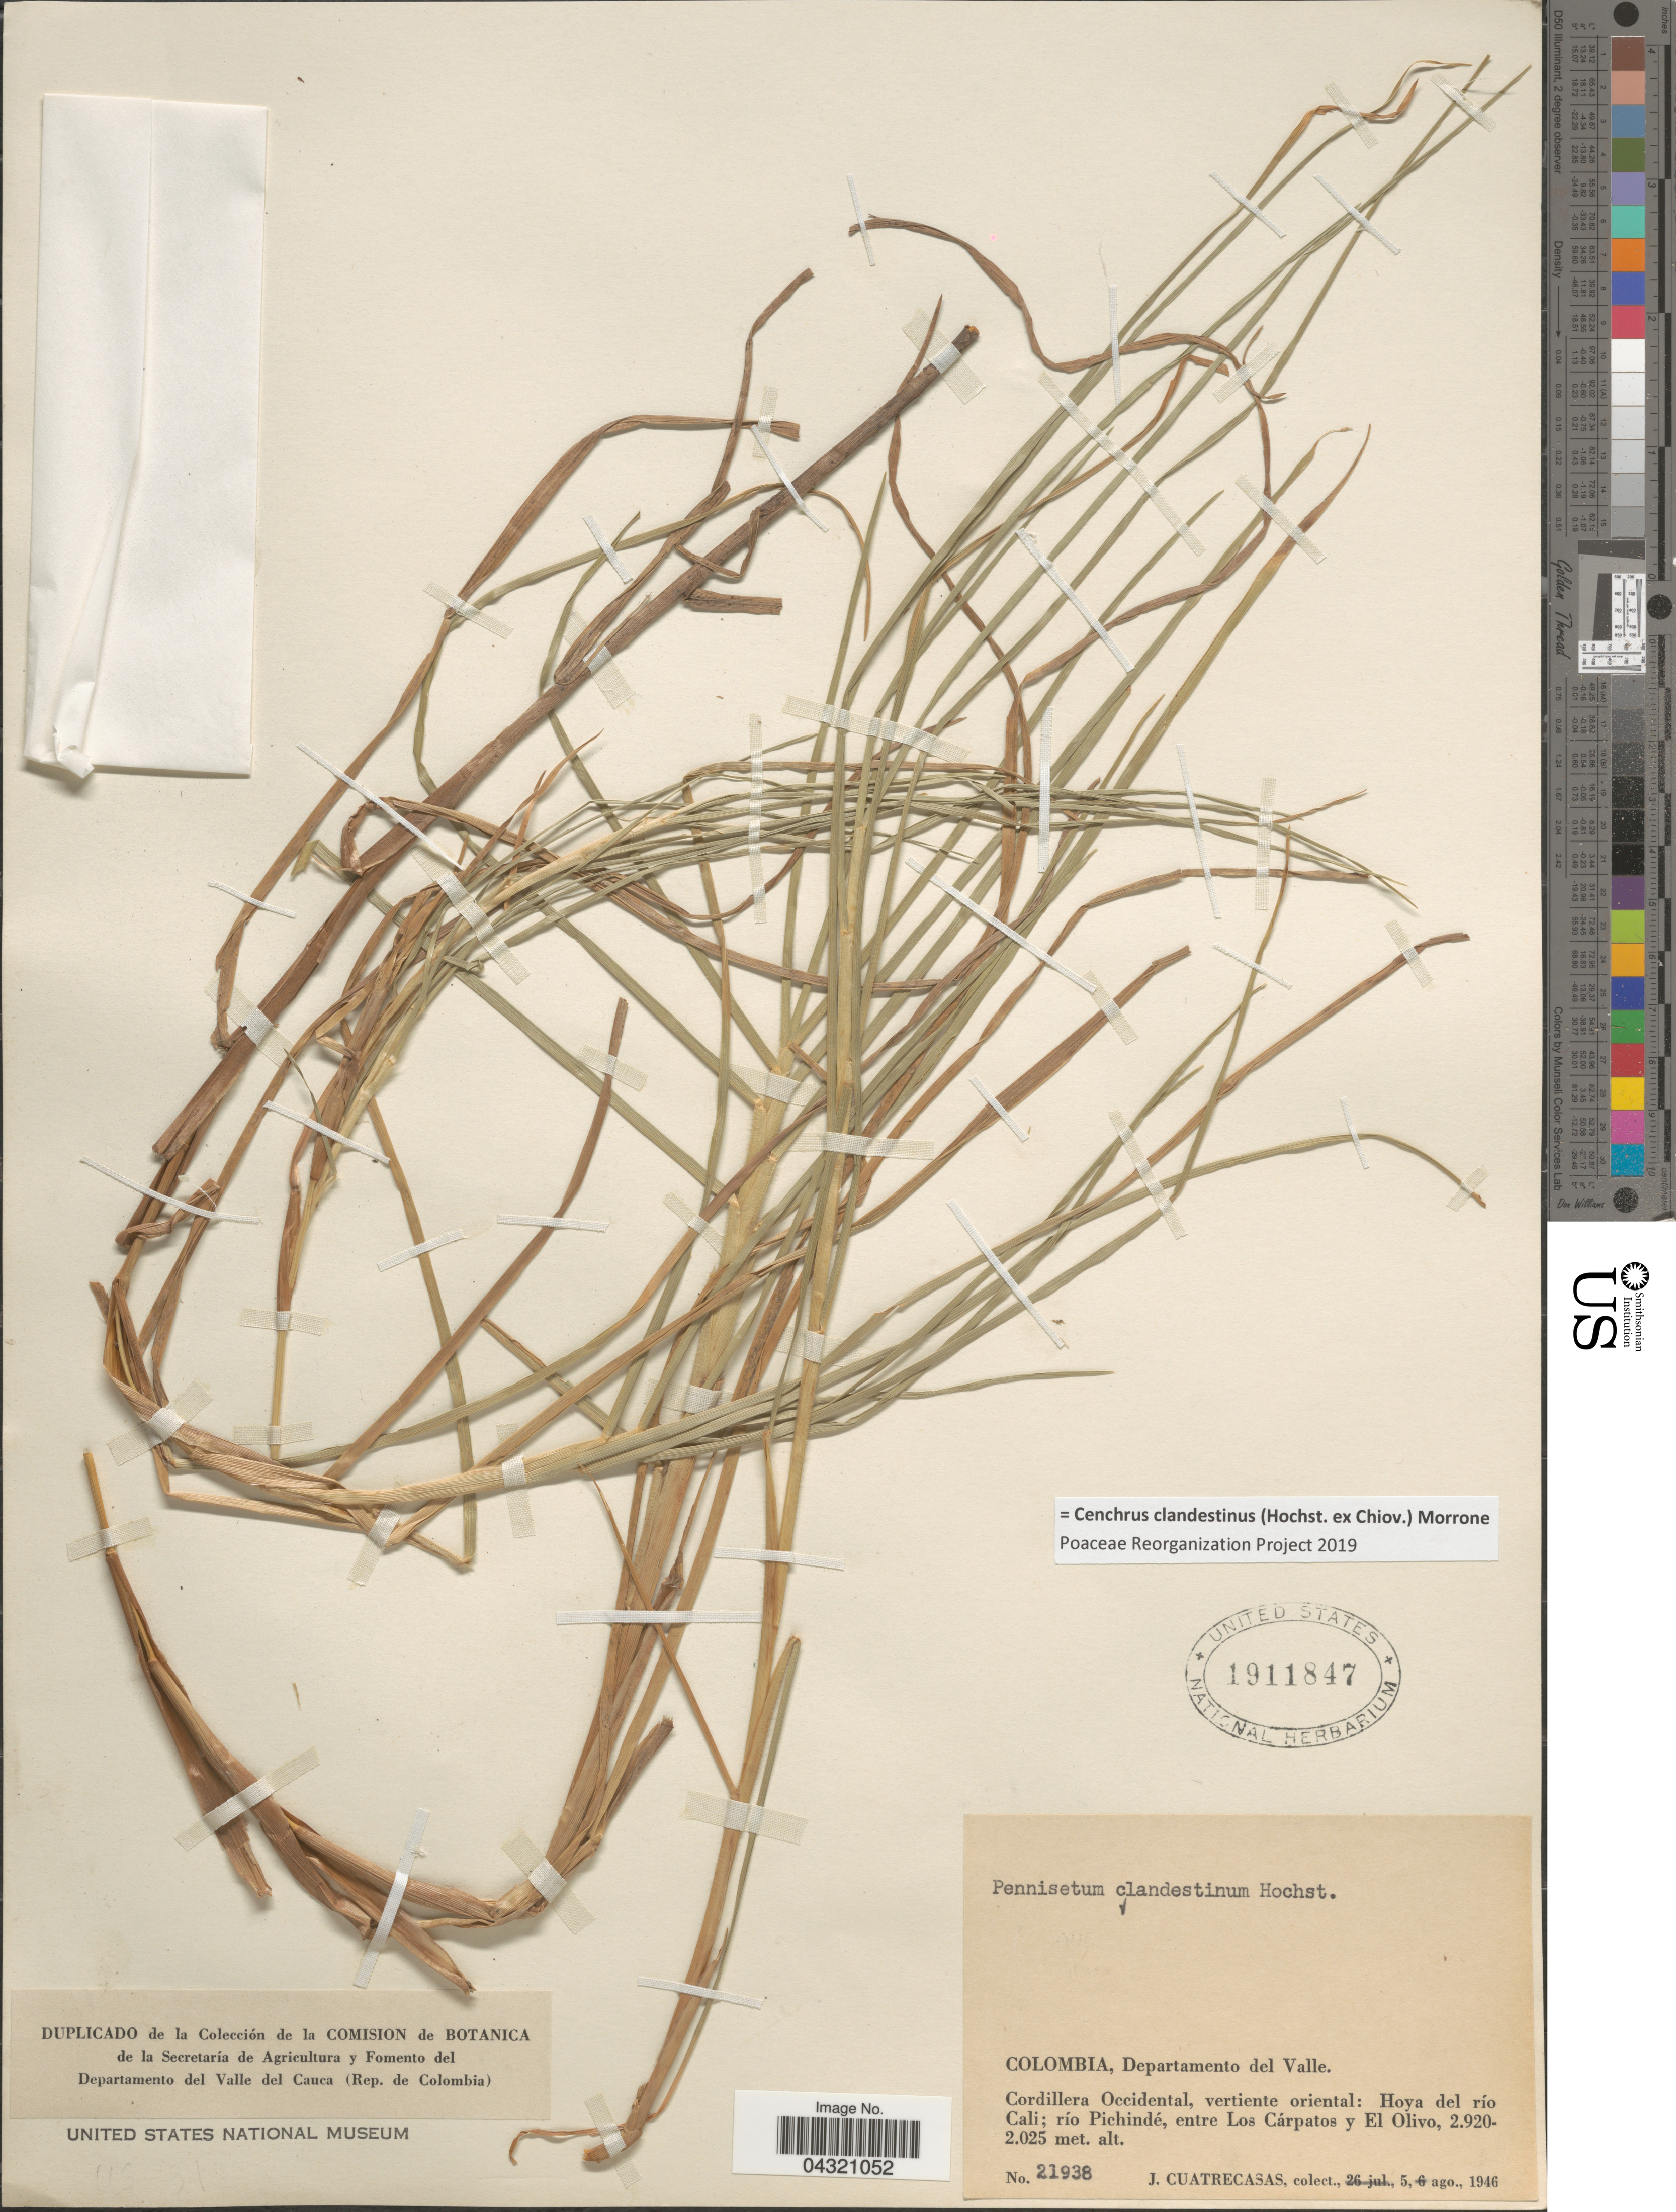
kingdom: Plantae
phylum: Tracheophyta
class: Liliopsida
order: Poales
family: Poaceae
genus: Cenchrus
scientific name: Cenchrus clandestinus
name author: (Hochst. & Chiov.) Morrone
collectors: J. Cuatrecasas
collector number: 21938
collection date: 1946-08-05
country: Colombia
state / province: Valle del Cauca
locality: Departamento del Valle. Cordillera Occidental, vertiente oriental: Hoya del río Cali: río Pichindé, entre Los Cárpatos y El Olivo.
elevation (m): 2025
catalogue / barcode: US 1911847